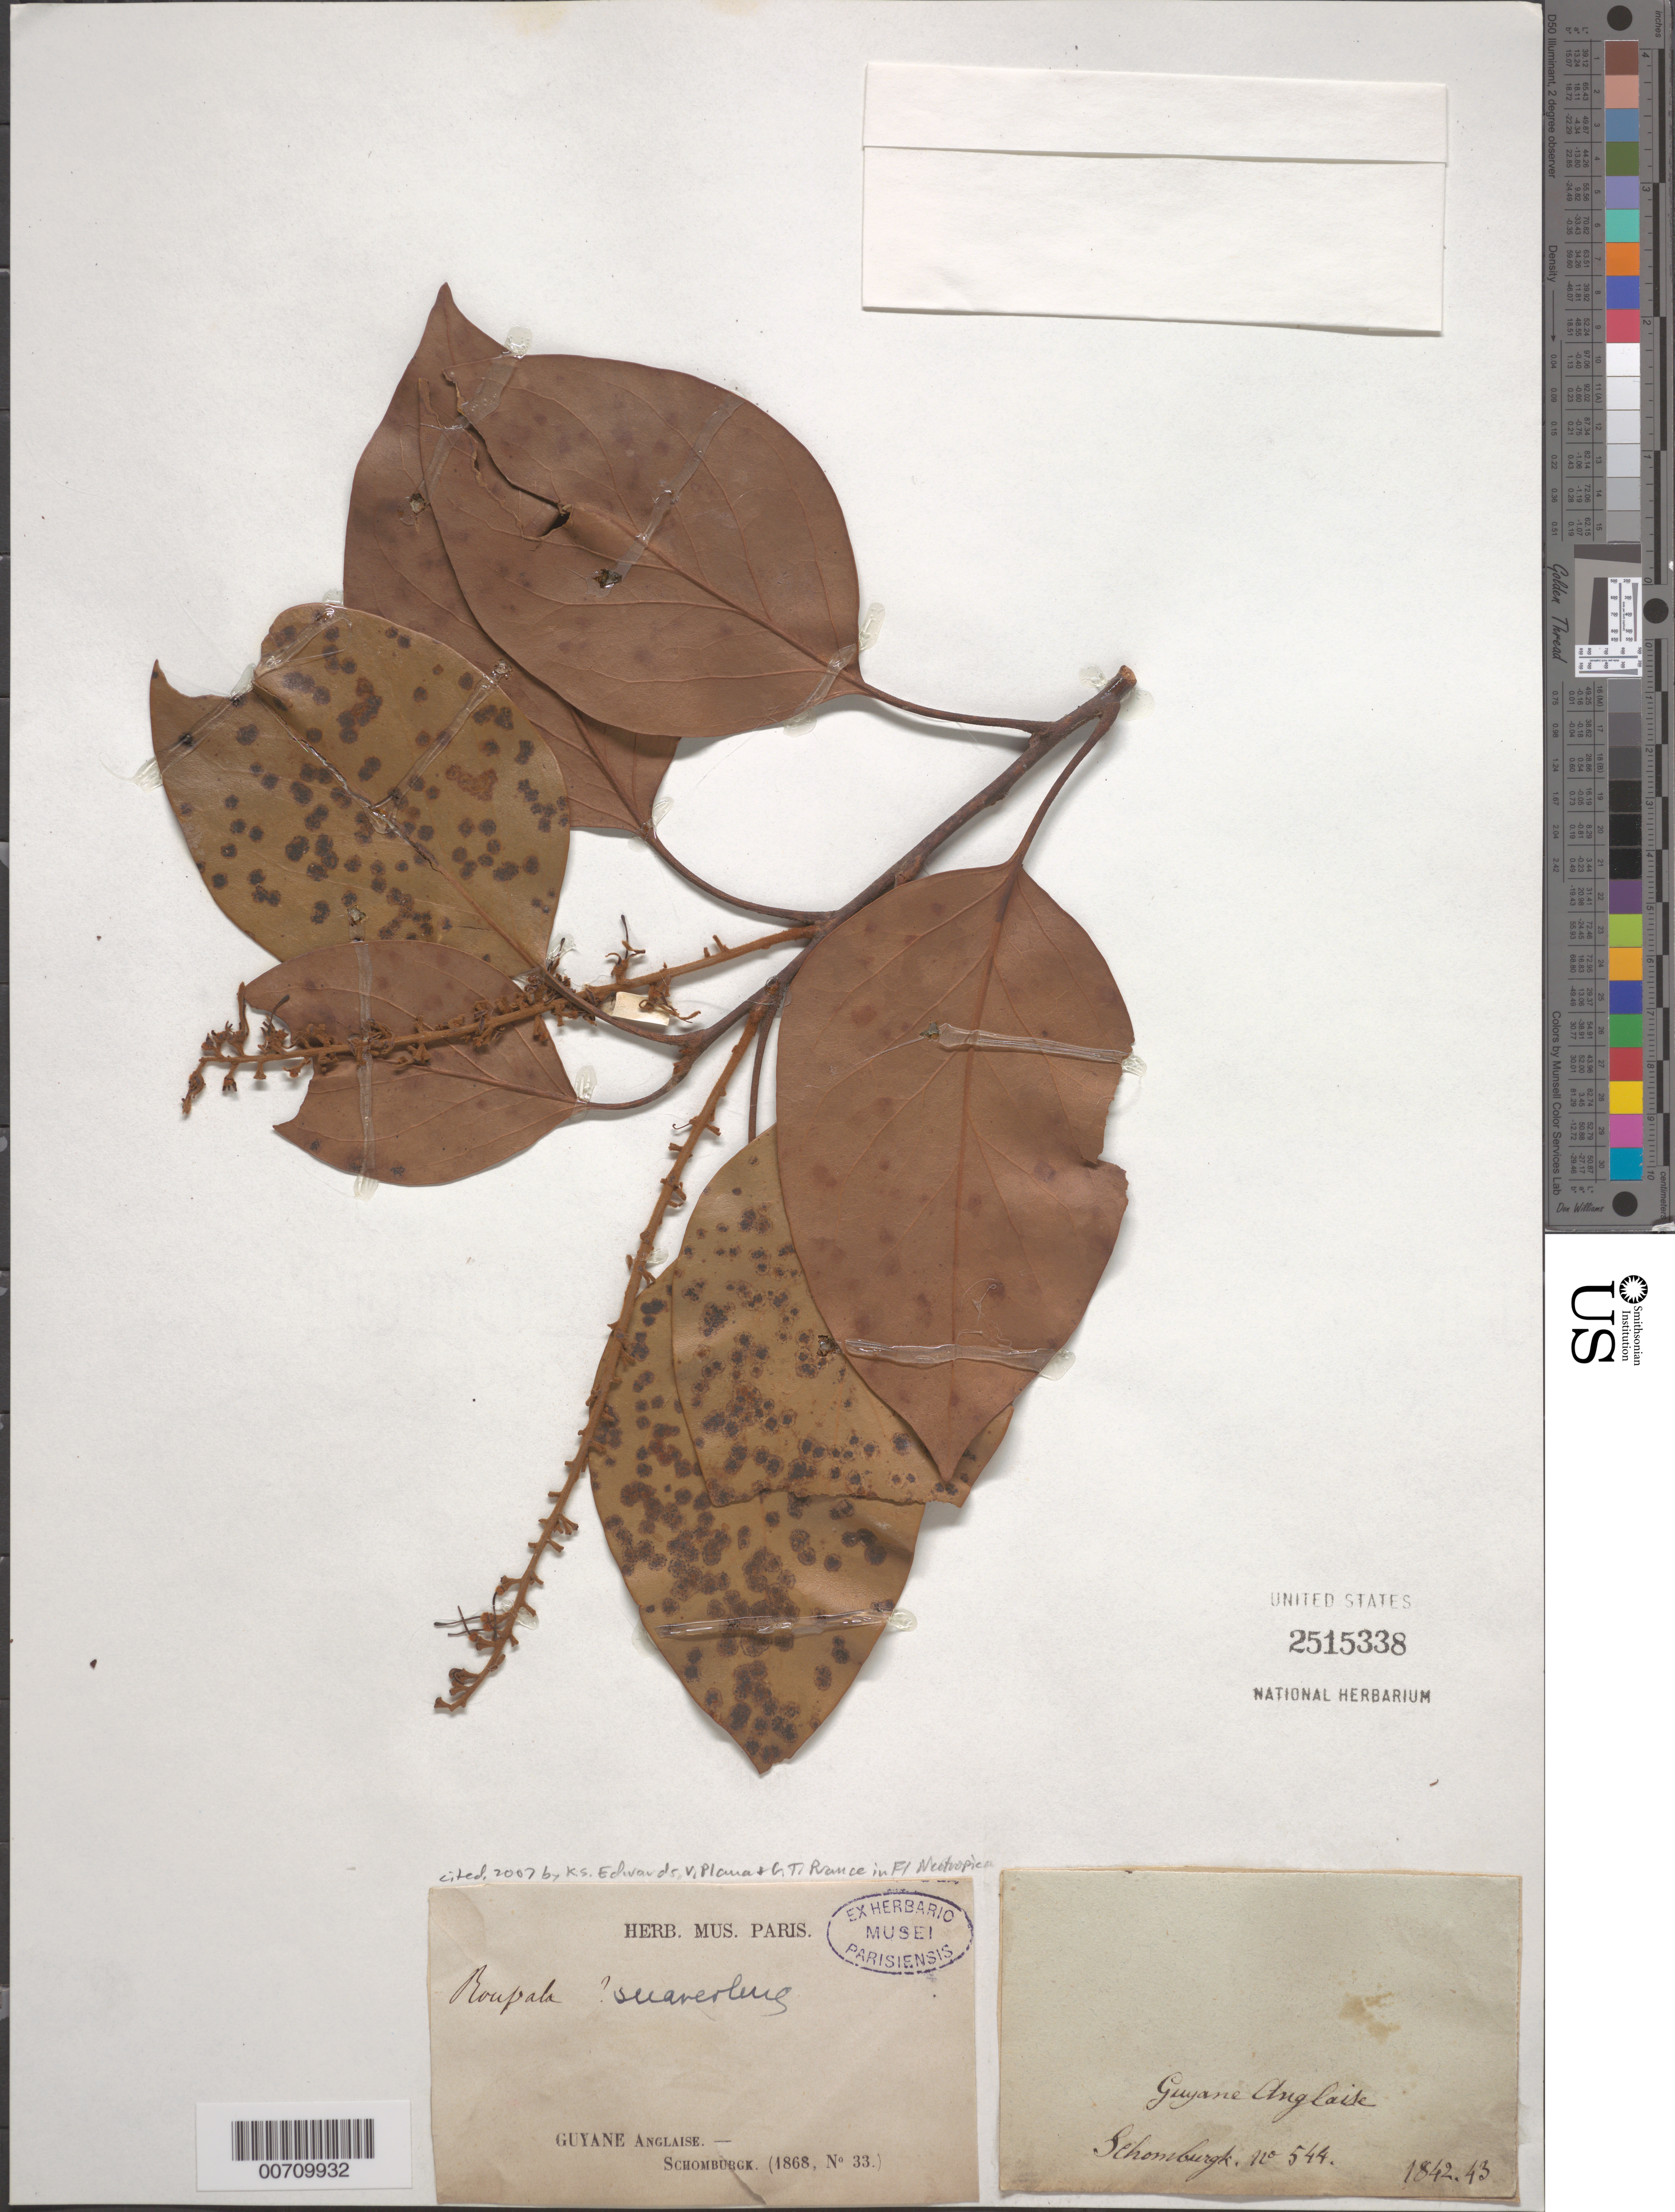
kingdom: Plantae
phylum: Tracheophyta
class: Magnoliopsida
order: Proteales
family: Proteaceae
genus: Roupala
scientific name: Roupala suaveolens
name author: Klotzsch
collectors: -- Schomburgk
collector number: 544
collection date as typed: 1842 to 1843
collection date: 1842/1843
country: Guyana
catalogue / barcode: US 2515338